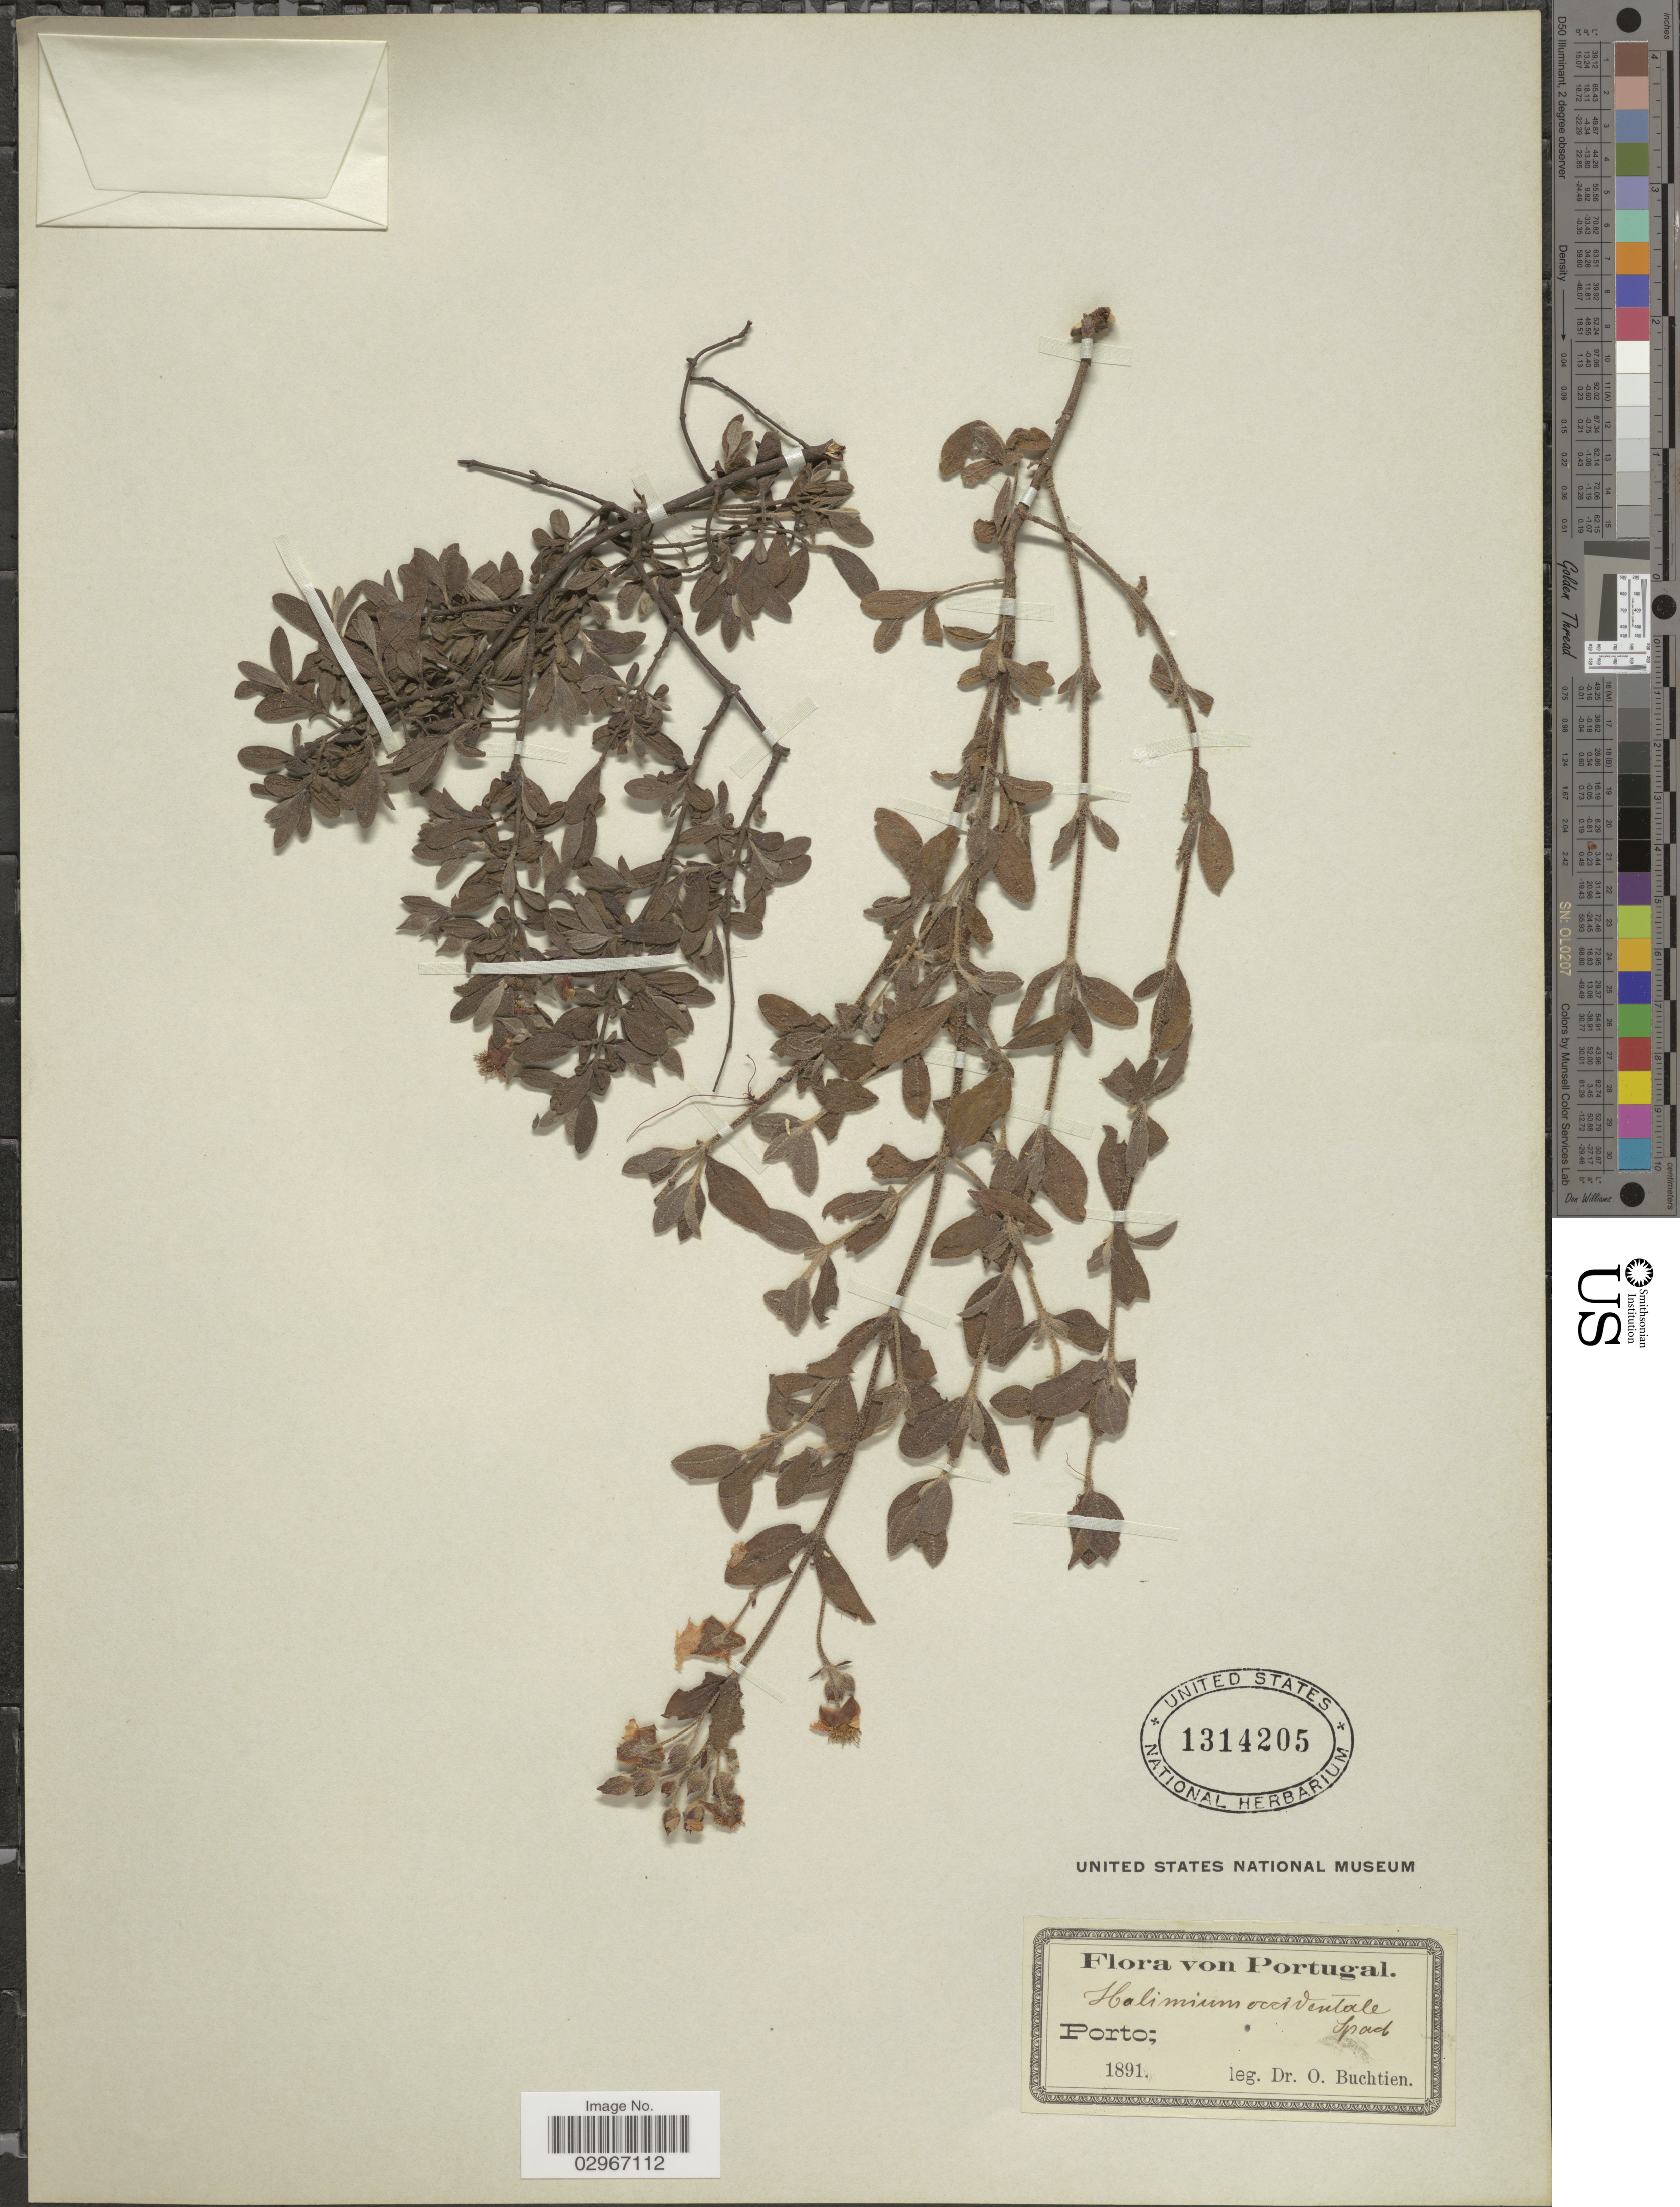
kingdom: Plantae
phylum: Tracheophyta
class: Magnoliopsida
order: Malvales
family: Cistaceae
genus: Helianthemum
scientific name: Helianthemum occidentale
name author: (Willk.) Nyman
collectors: O. Buchtien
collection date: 1891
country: Portugal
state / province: Porto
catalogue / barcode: US 1314205